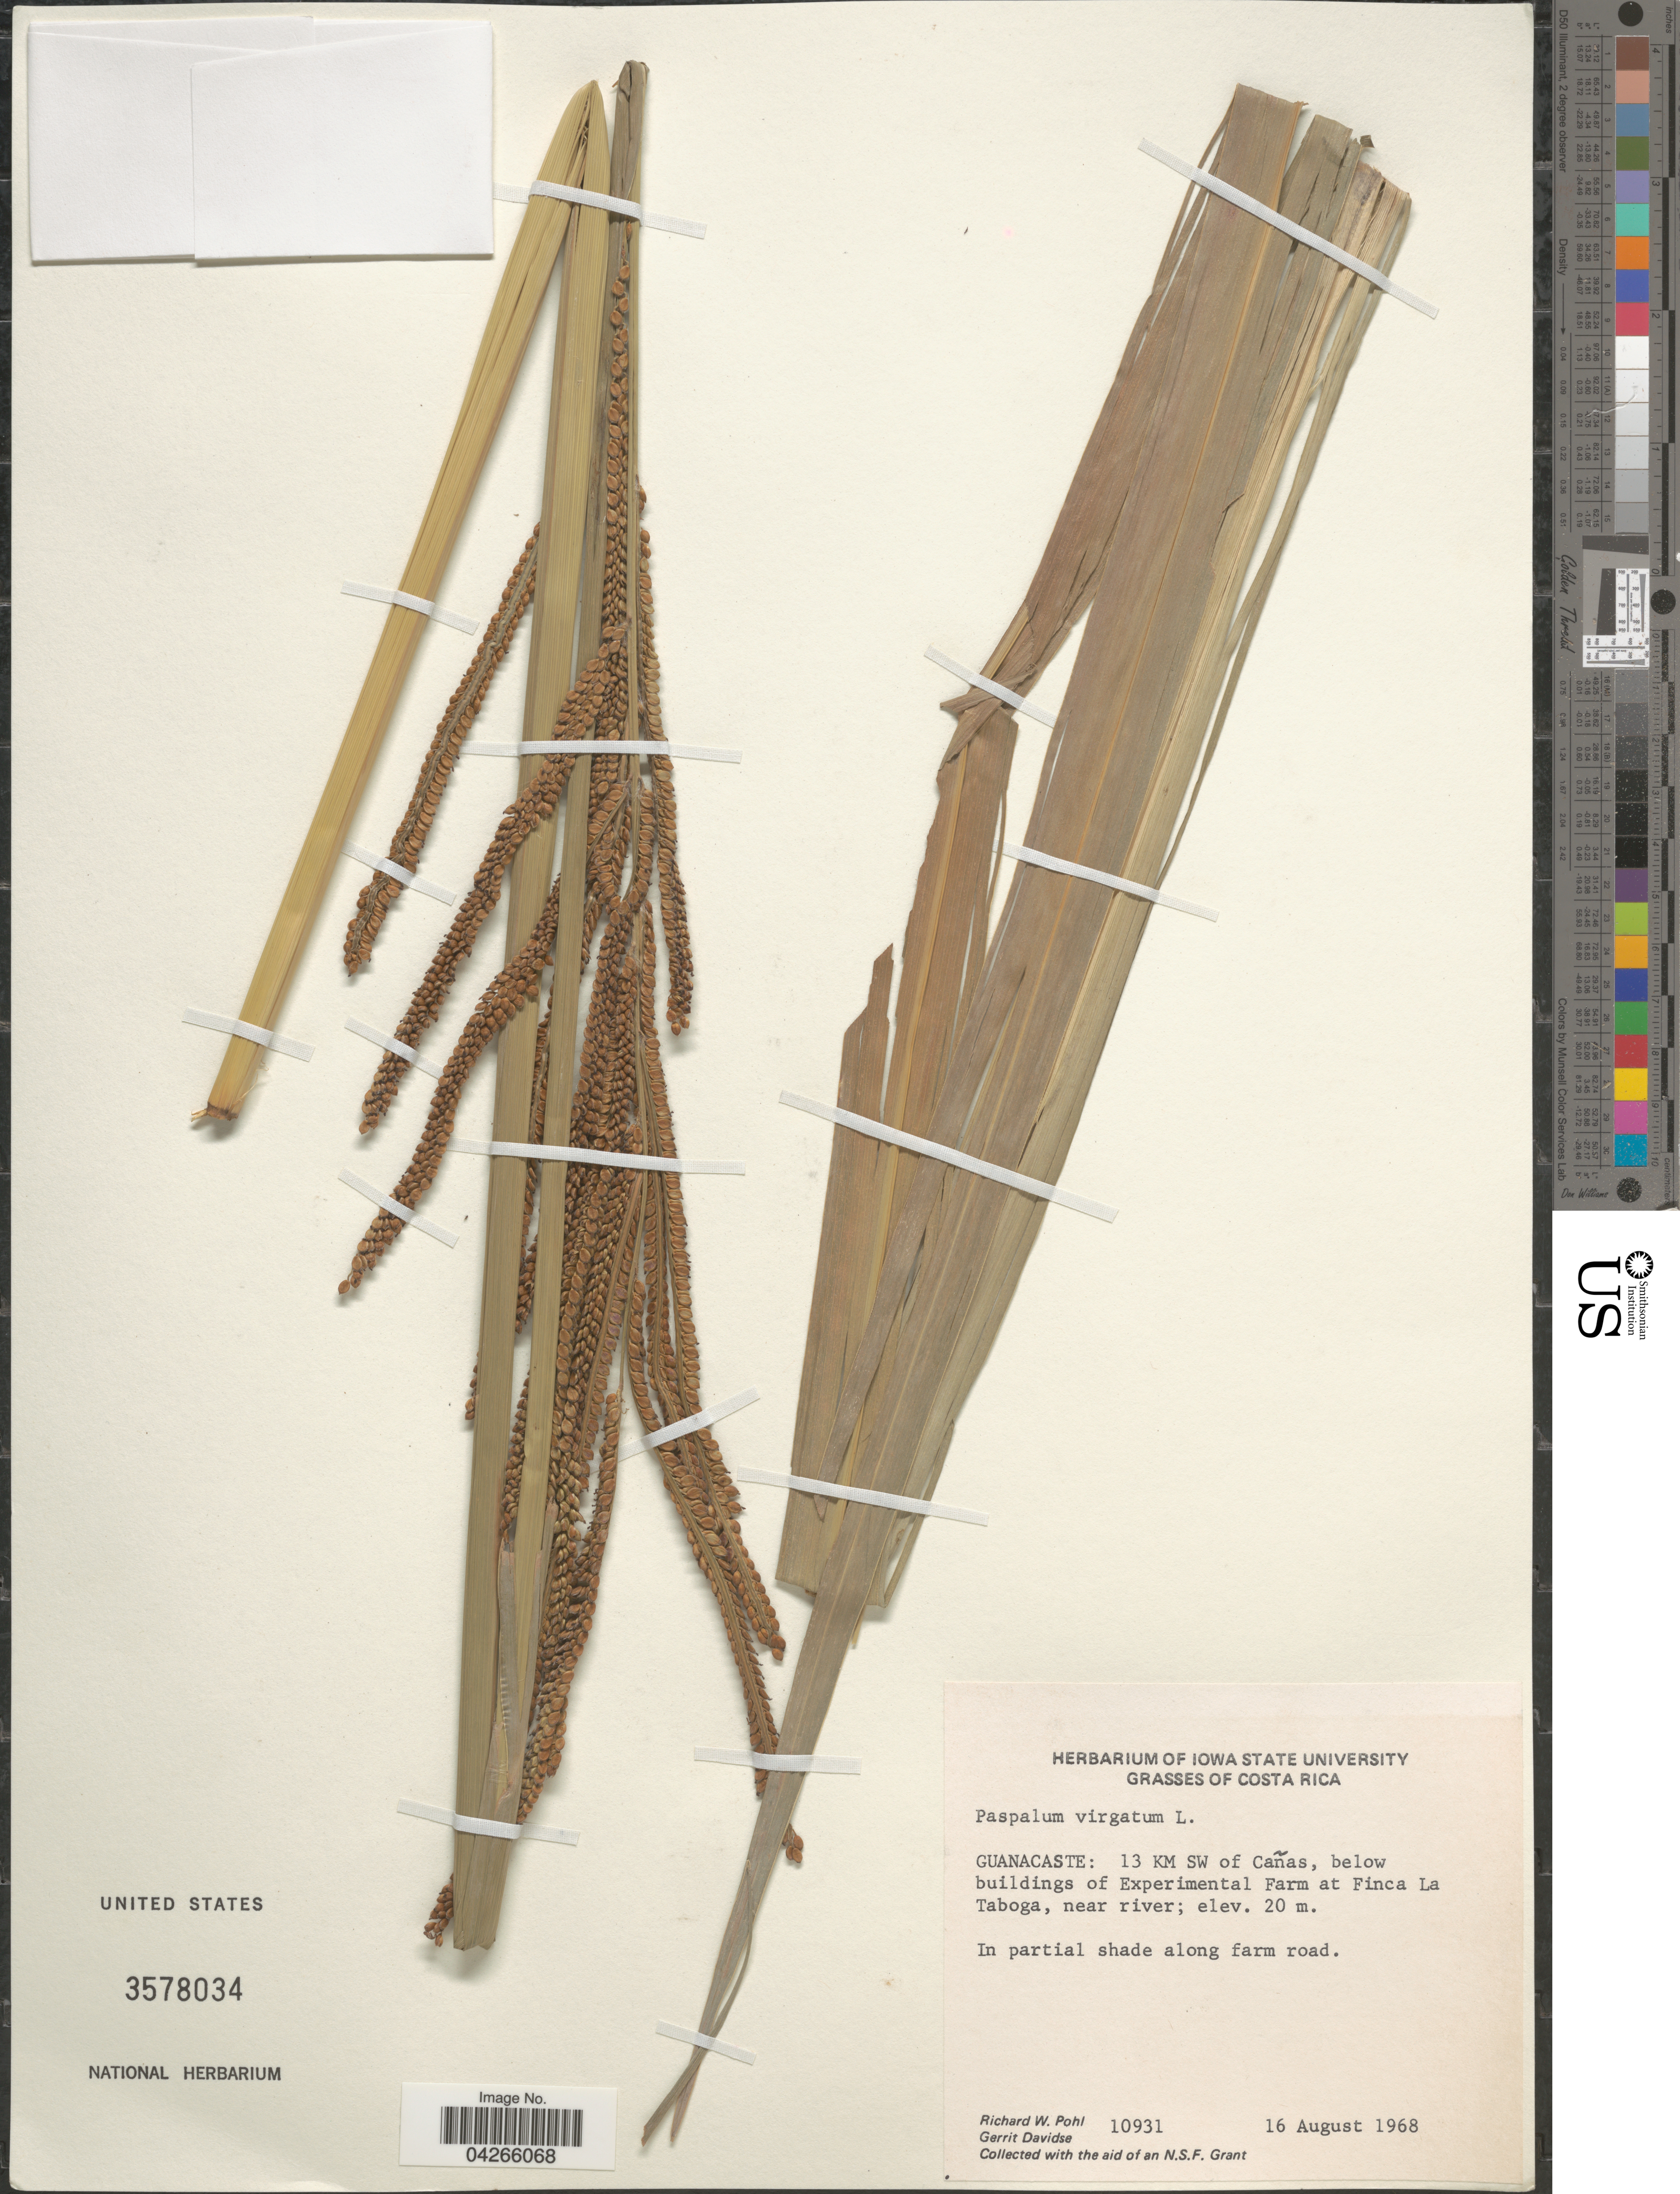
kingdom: Plantae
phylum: Tracheophyta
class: Liliopsida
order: Poales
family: Poaceae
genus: Paspalum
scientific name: Paspalum virgatum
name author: L.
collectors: R. W. Pohl & G. Davidse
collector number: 10931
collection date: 1968-08-16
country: Costa Rica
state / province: Guanacaste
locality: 13 KM SW of Cañas, below buildings of Experimental Farm at Finca La Taboga, near river.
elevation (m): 20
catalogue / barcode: US 3578034